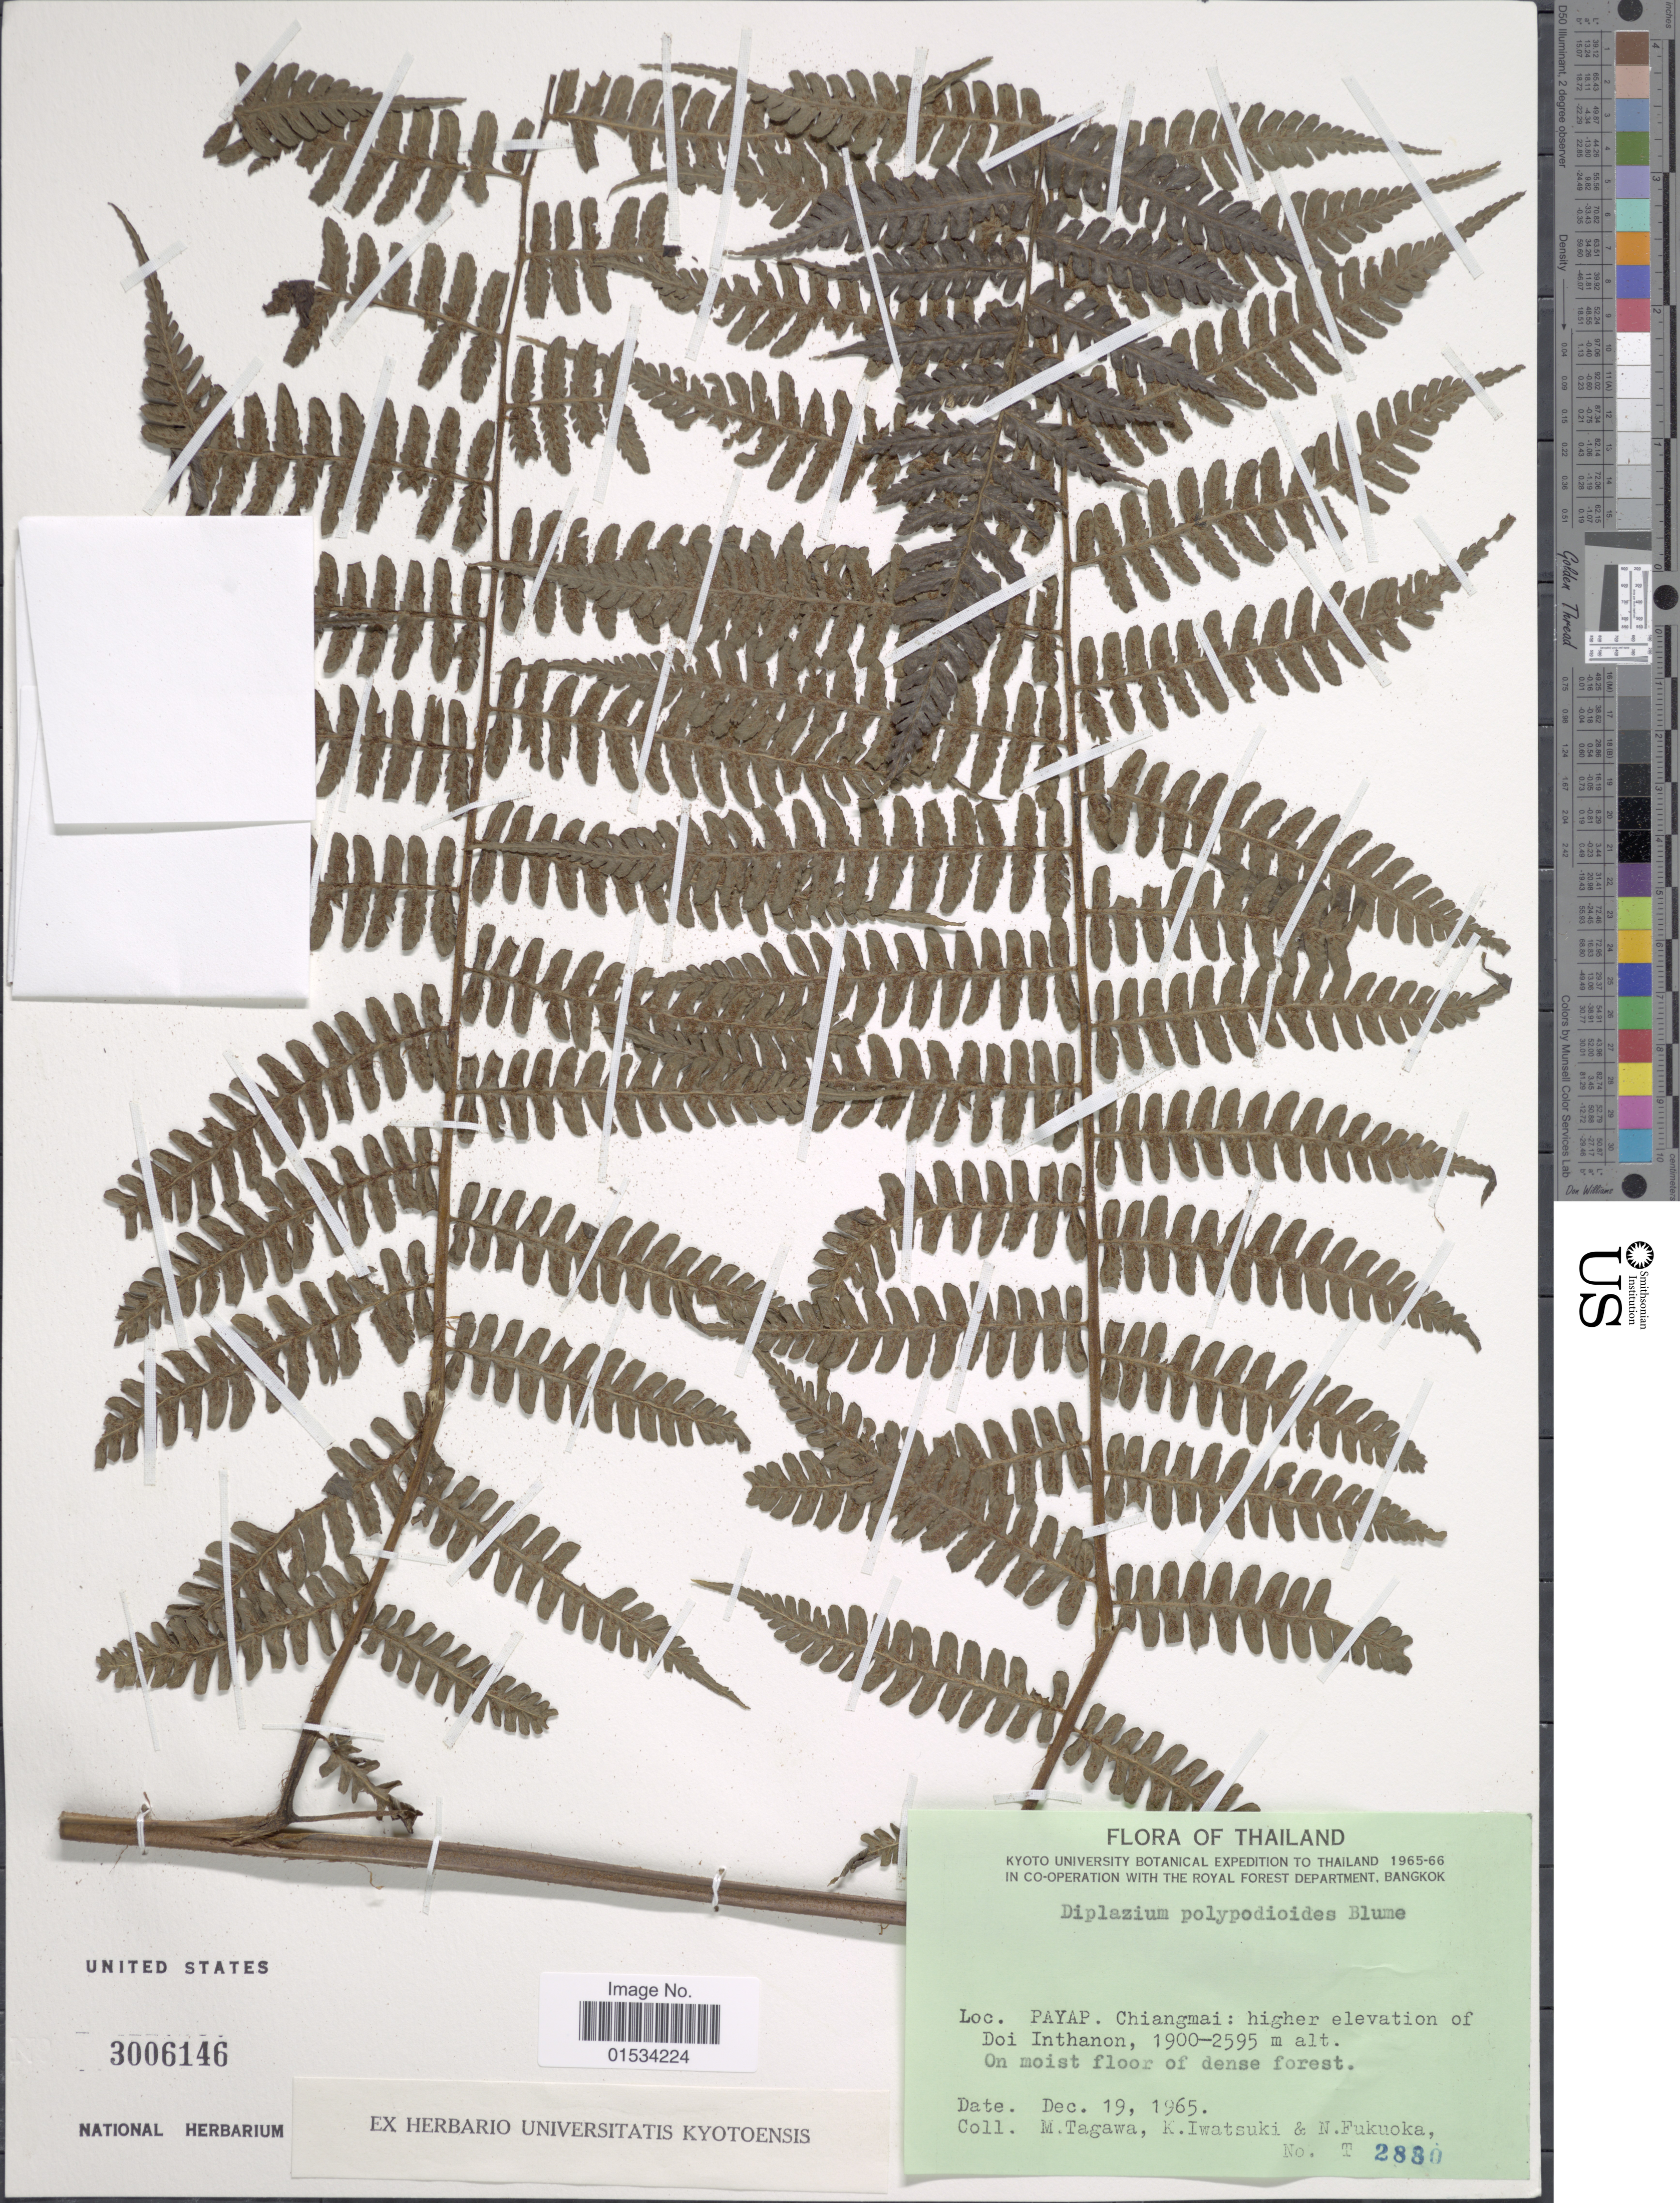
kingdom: Plantae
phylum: Tracheophyta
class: Polypodiopsida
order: Polypodiales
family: Athyriaceae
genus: Diplazium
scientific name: Diplazium polypodioides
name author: Blume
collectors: M. Tagawa, K. Iwatsuki & N. Fukuoka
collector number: T 2880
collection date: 1965-12-19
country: Thailand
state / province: Chiang Mai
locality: Payap, Chiangmai, Doi Inthanon, On moist floor of dense forest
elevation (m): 1900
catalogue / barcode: US 3006146